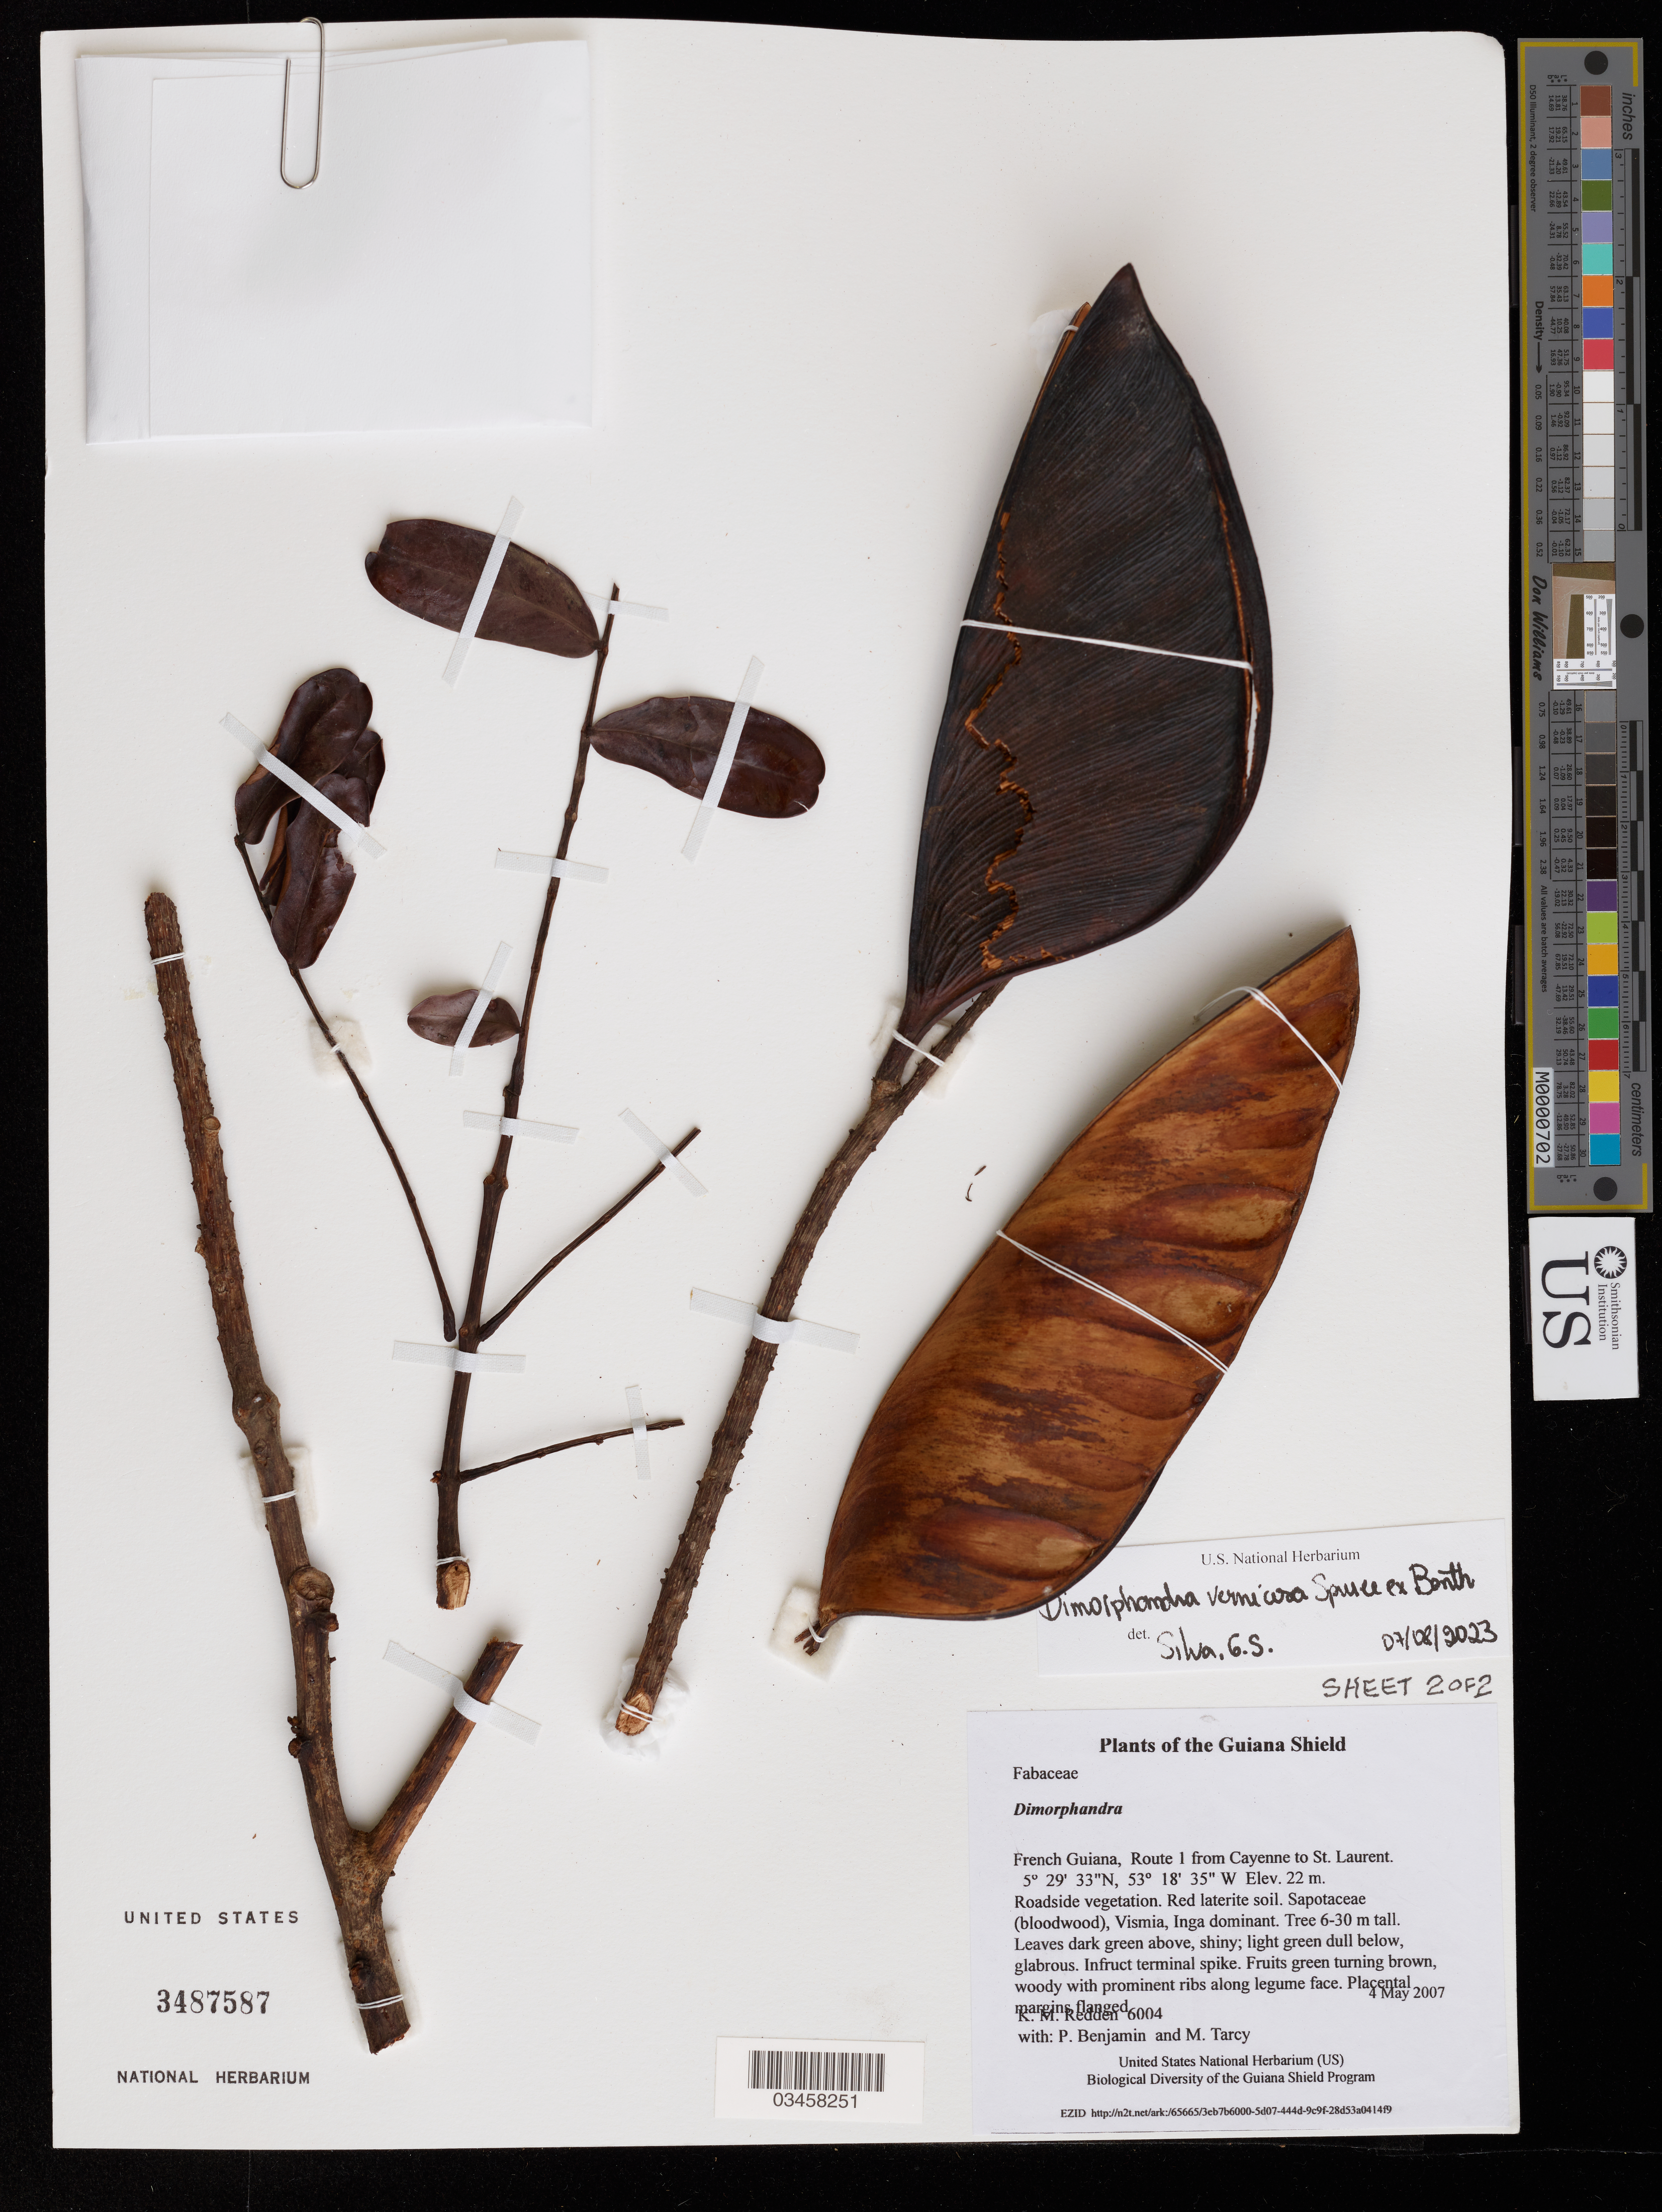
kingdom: Plantae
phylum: Tracheophyta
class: Magnoliopsida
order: Fabales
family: Fabaceae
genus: Dimorphandra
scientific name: Dimorphandra vernicosa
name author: Spruce ex Benth.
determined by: Silva, G. S.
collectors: K. M. Redden, P. Benjamin & M. Tarcy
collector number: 6004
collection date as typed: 4 May 2007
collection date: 2007-05-04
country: French Guiana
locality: Route 1 from Cayenne to St. Laurent.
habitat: Roadside vegetation. Red laterite soil. Sapotaceae (bloodwood), Vismia, Inga dominant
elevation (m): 22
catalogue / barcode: US 3487587